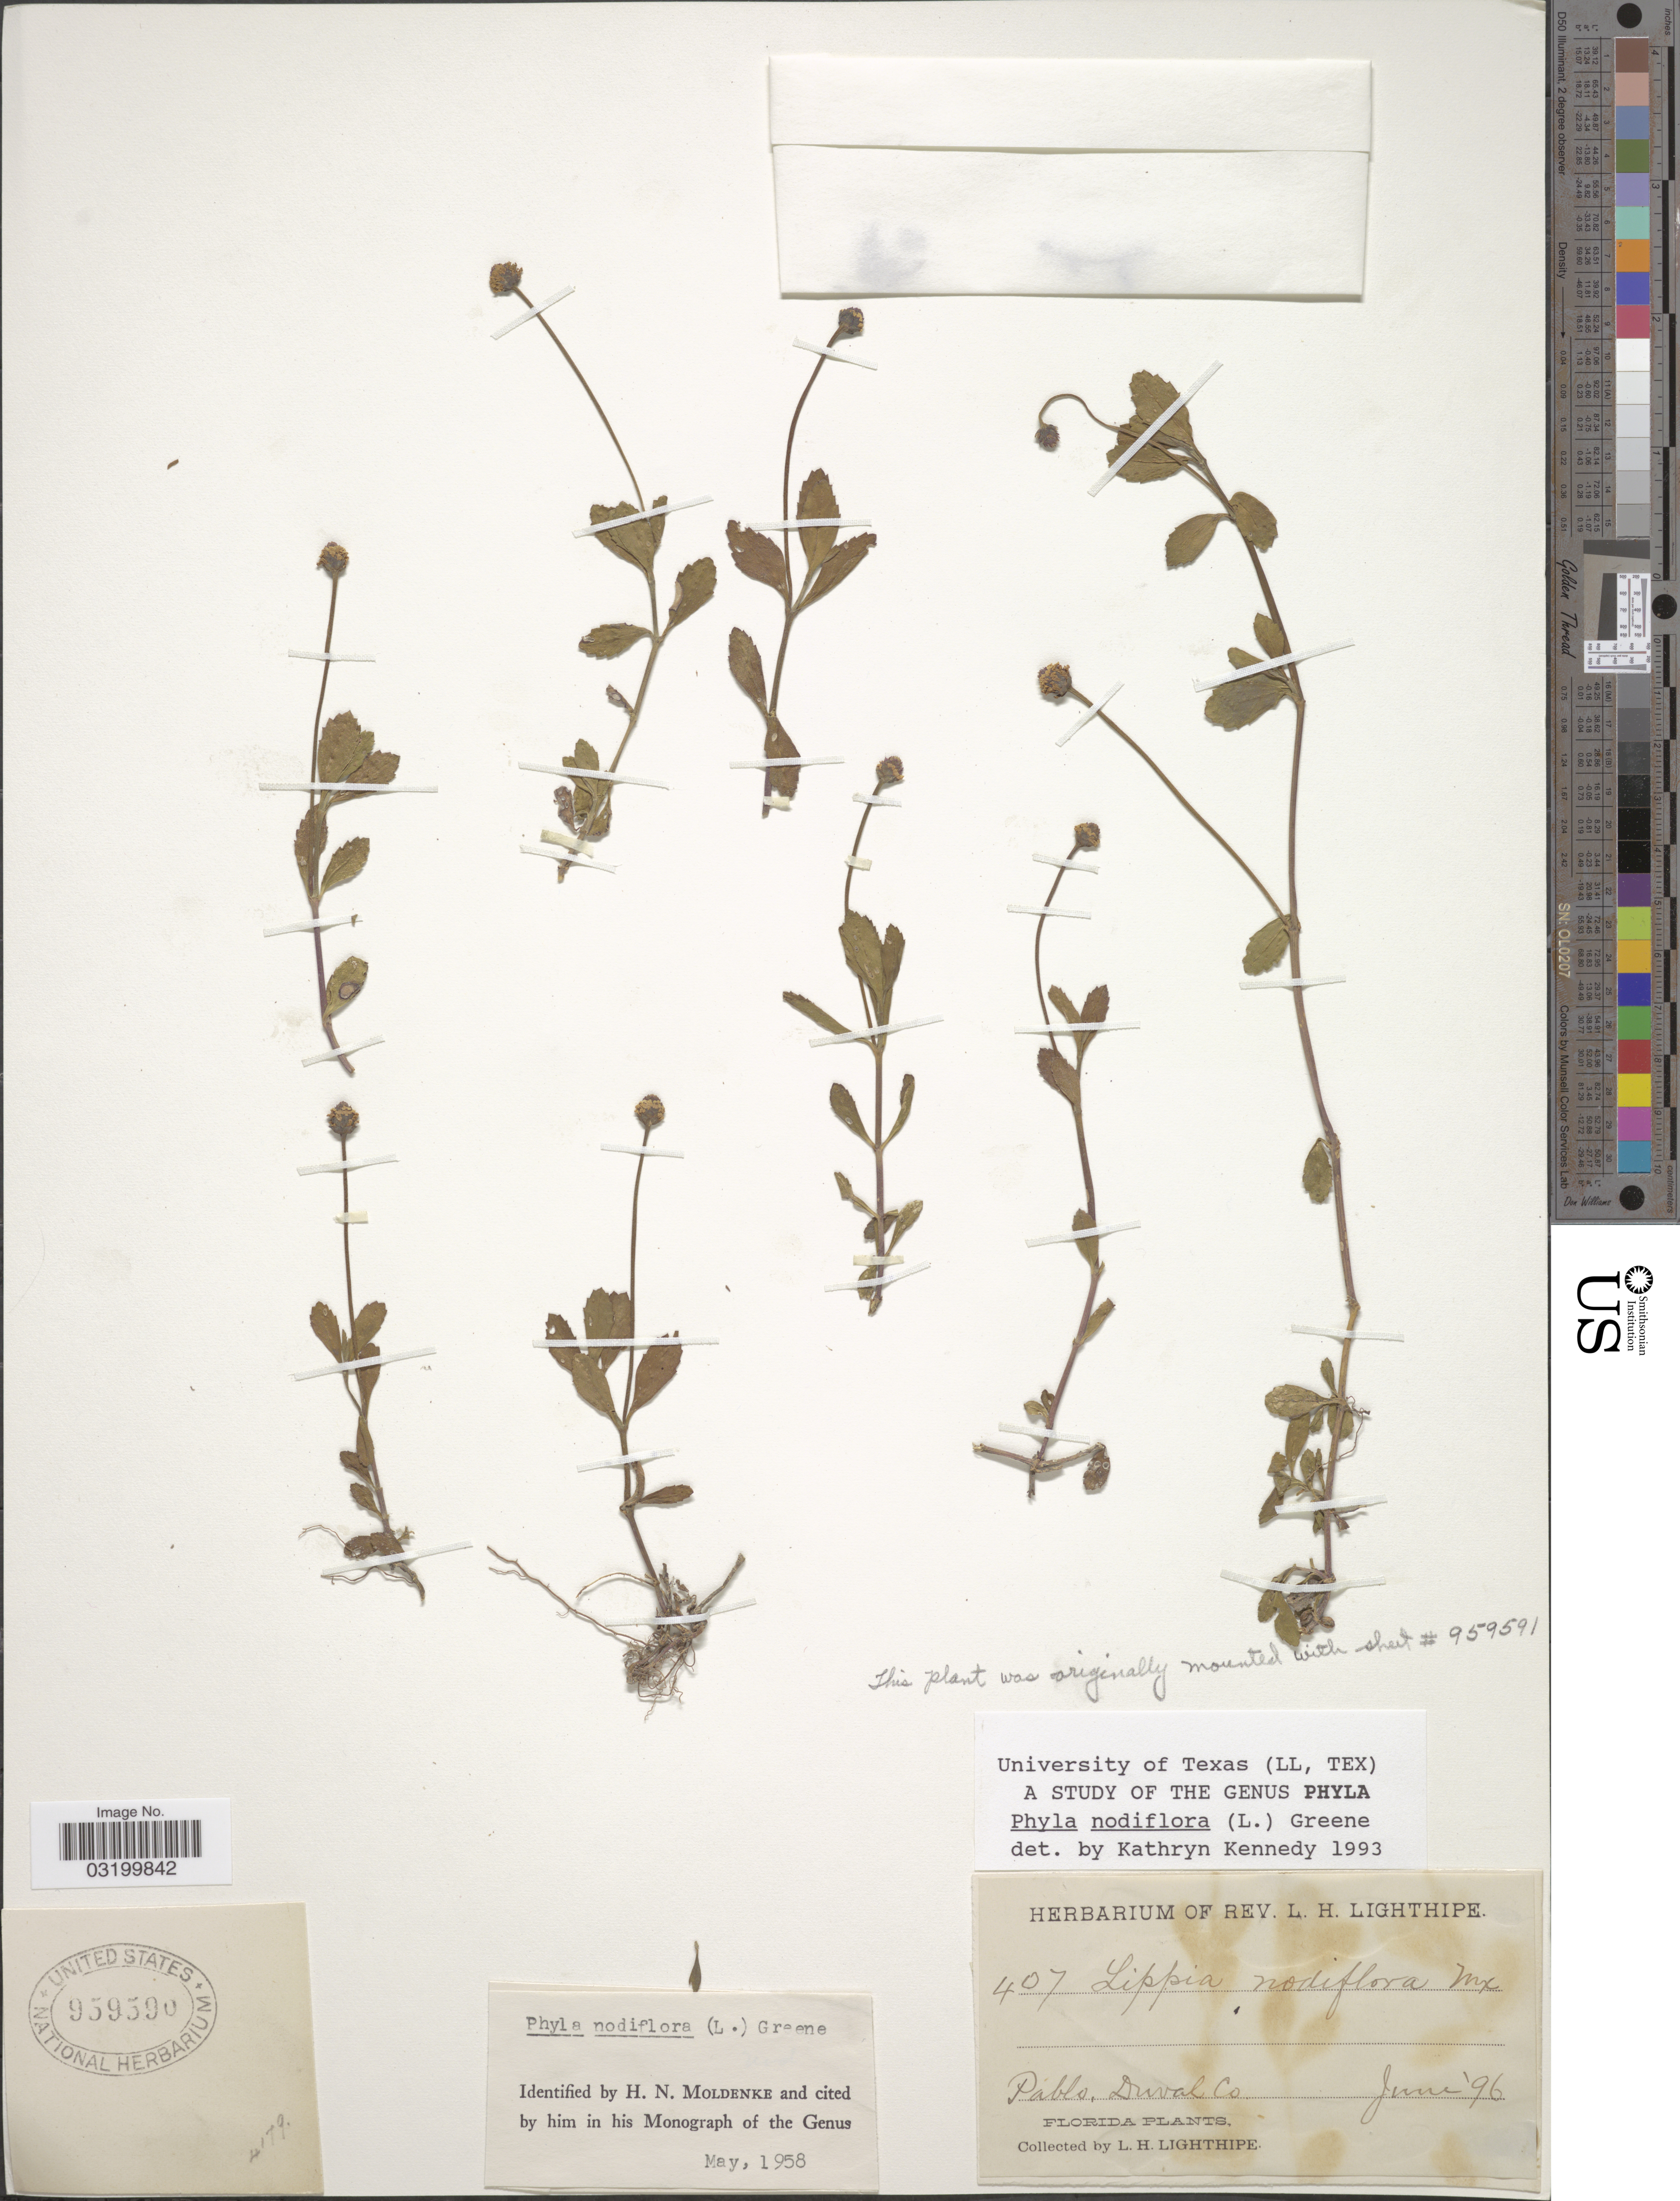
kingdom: Plantae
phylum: Tracheophyta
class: Magnoliopsida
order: Lamiales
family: Verbenaceae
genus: Phyla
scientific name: Phyla nodiflora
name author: (L.) Greene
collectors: Rev. L. H. Lighthipe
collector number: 407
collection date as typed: Transcribed d/m/y: /6/96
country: United States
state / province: Florida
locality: Pablo. Duval Co.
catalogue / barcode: US 959590